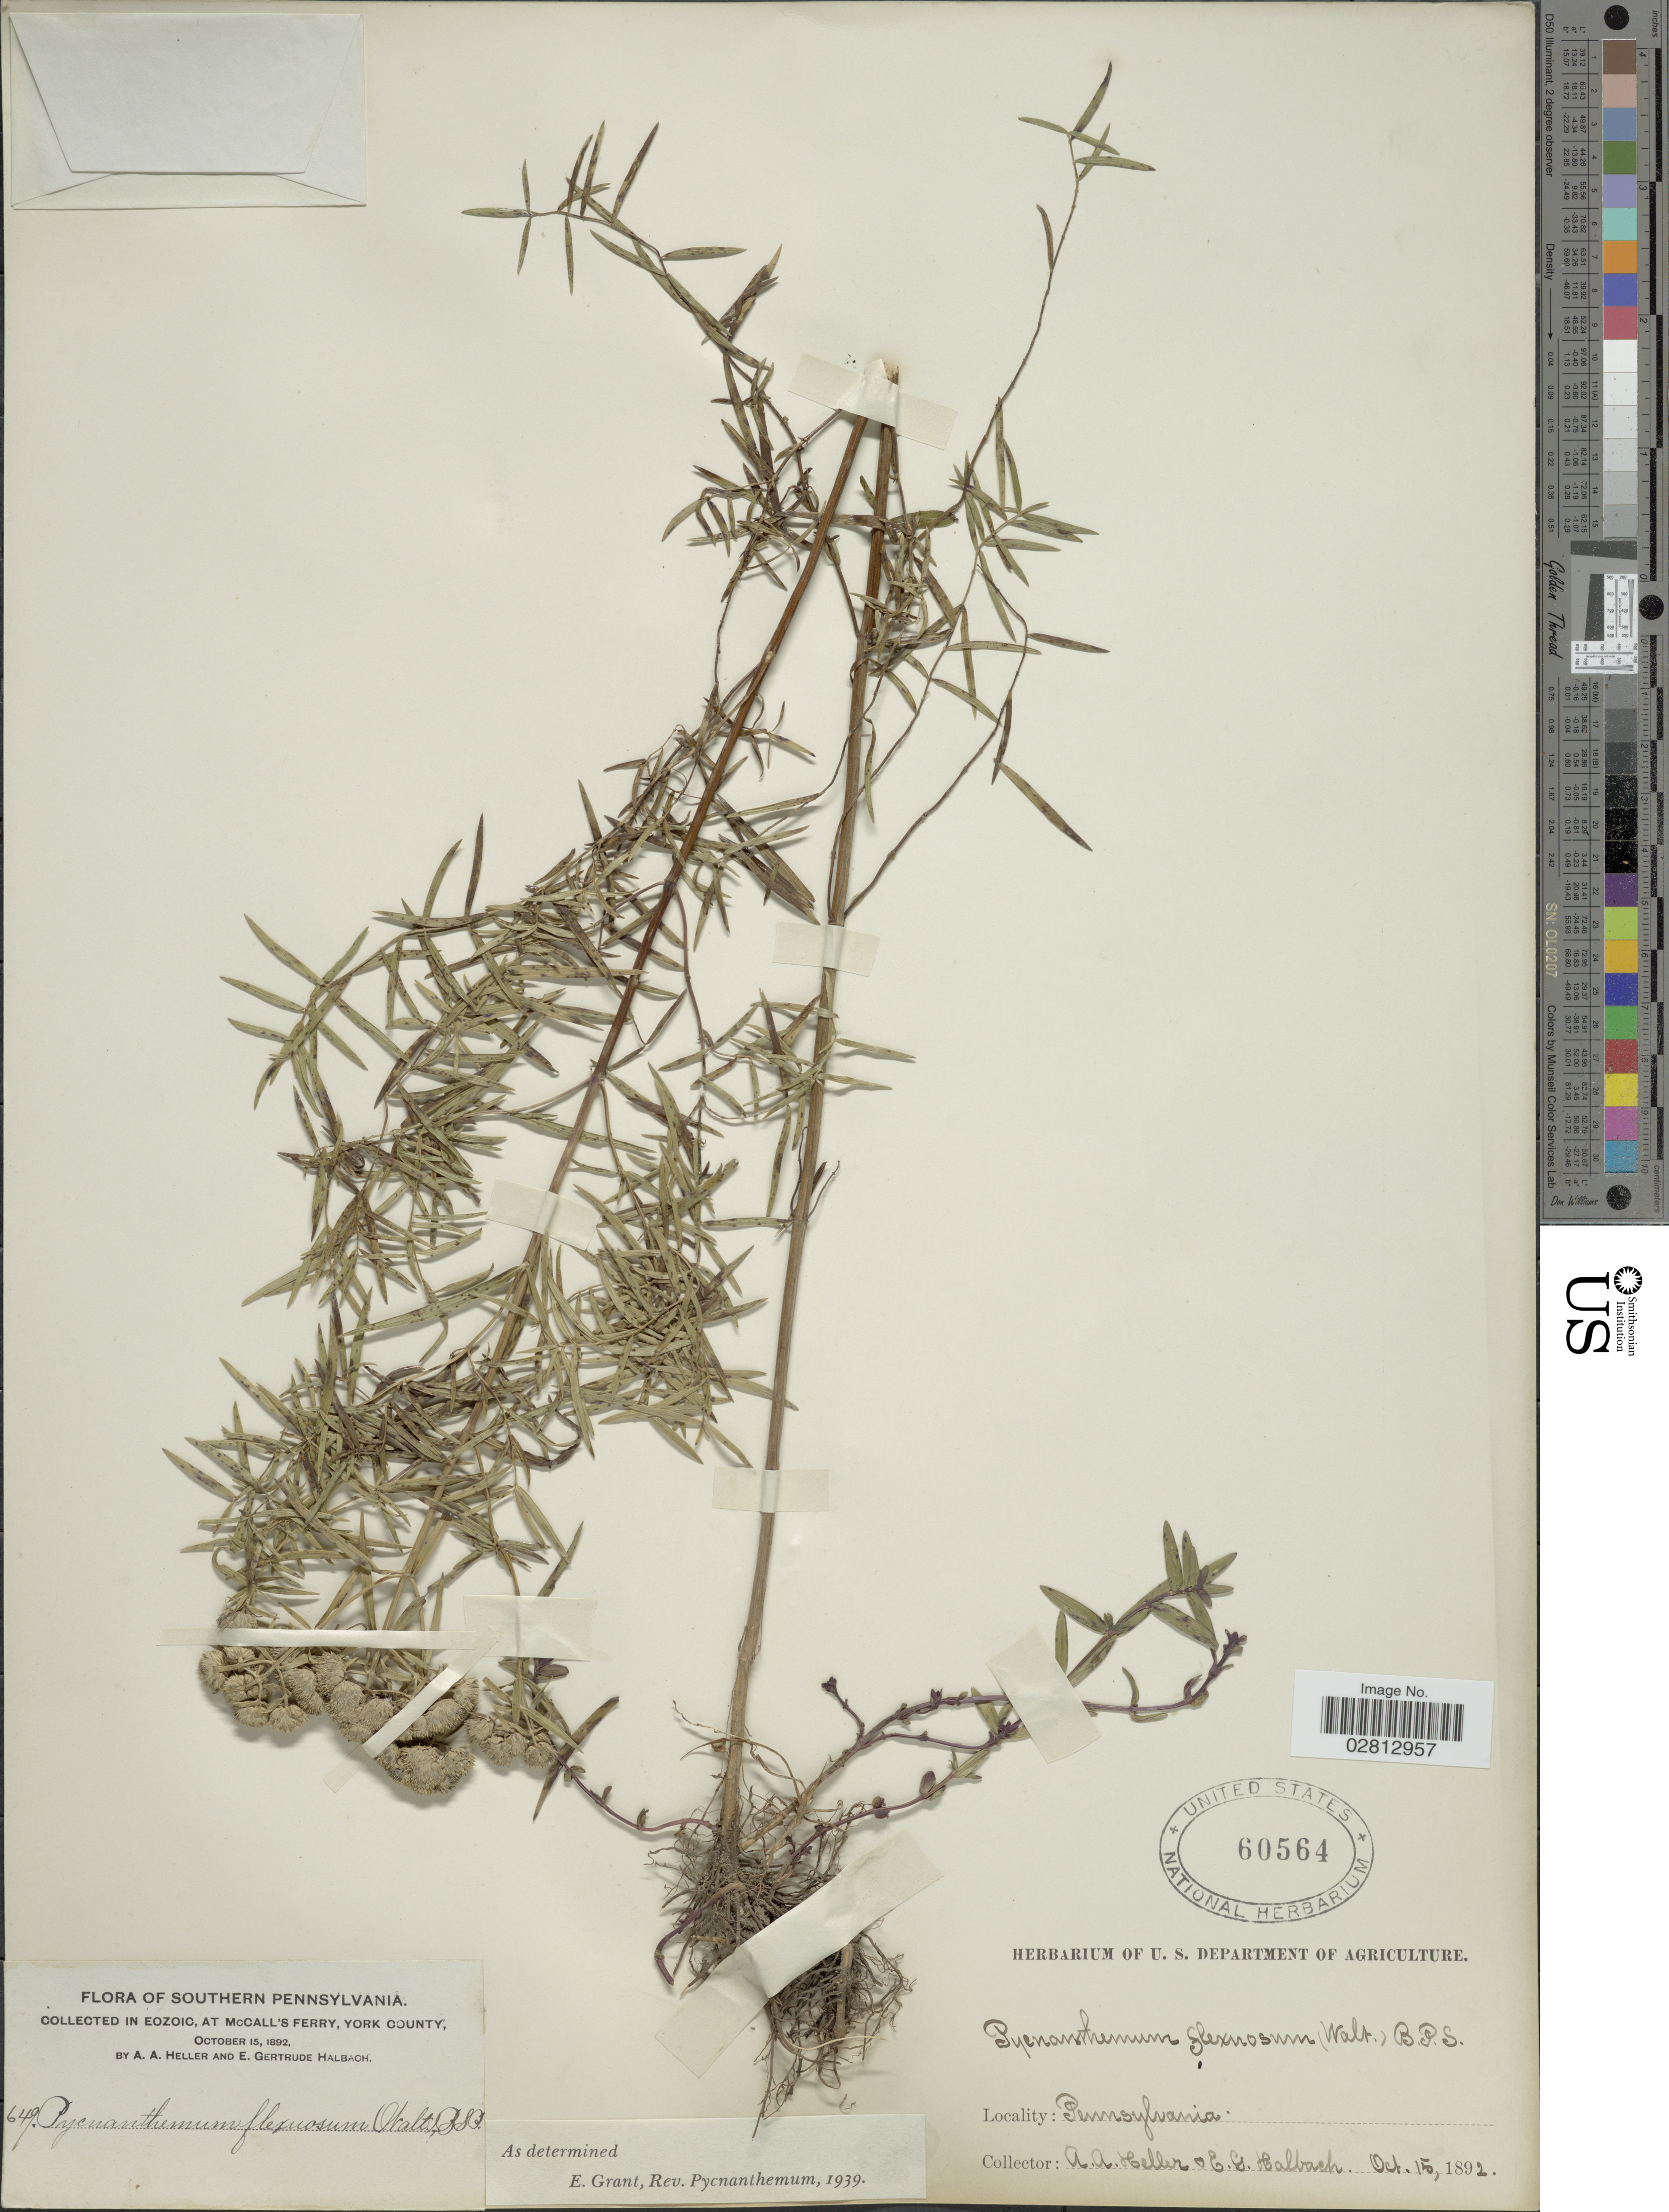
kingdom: Plantae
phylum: Tracheophyta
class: Magnoliopsida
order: Lamiales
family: Lamiaceae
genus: Pycnanthemum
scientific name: Pycnanthemum tenuifolium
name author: Schrad.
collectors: A. A. Heller & E. G. Halbach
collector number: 649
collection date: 1892-10-15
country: United States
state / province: Pennsylvania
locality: Southern Pennsylvania. Collected in Eozoic, at McCall's Ferry, York County.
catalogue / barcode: US 60564